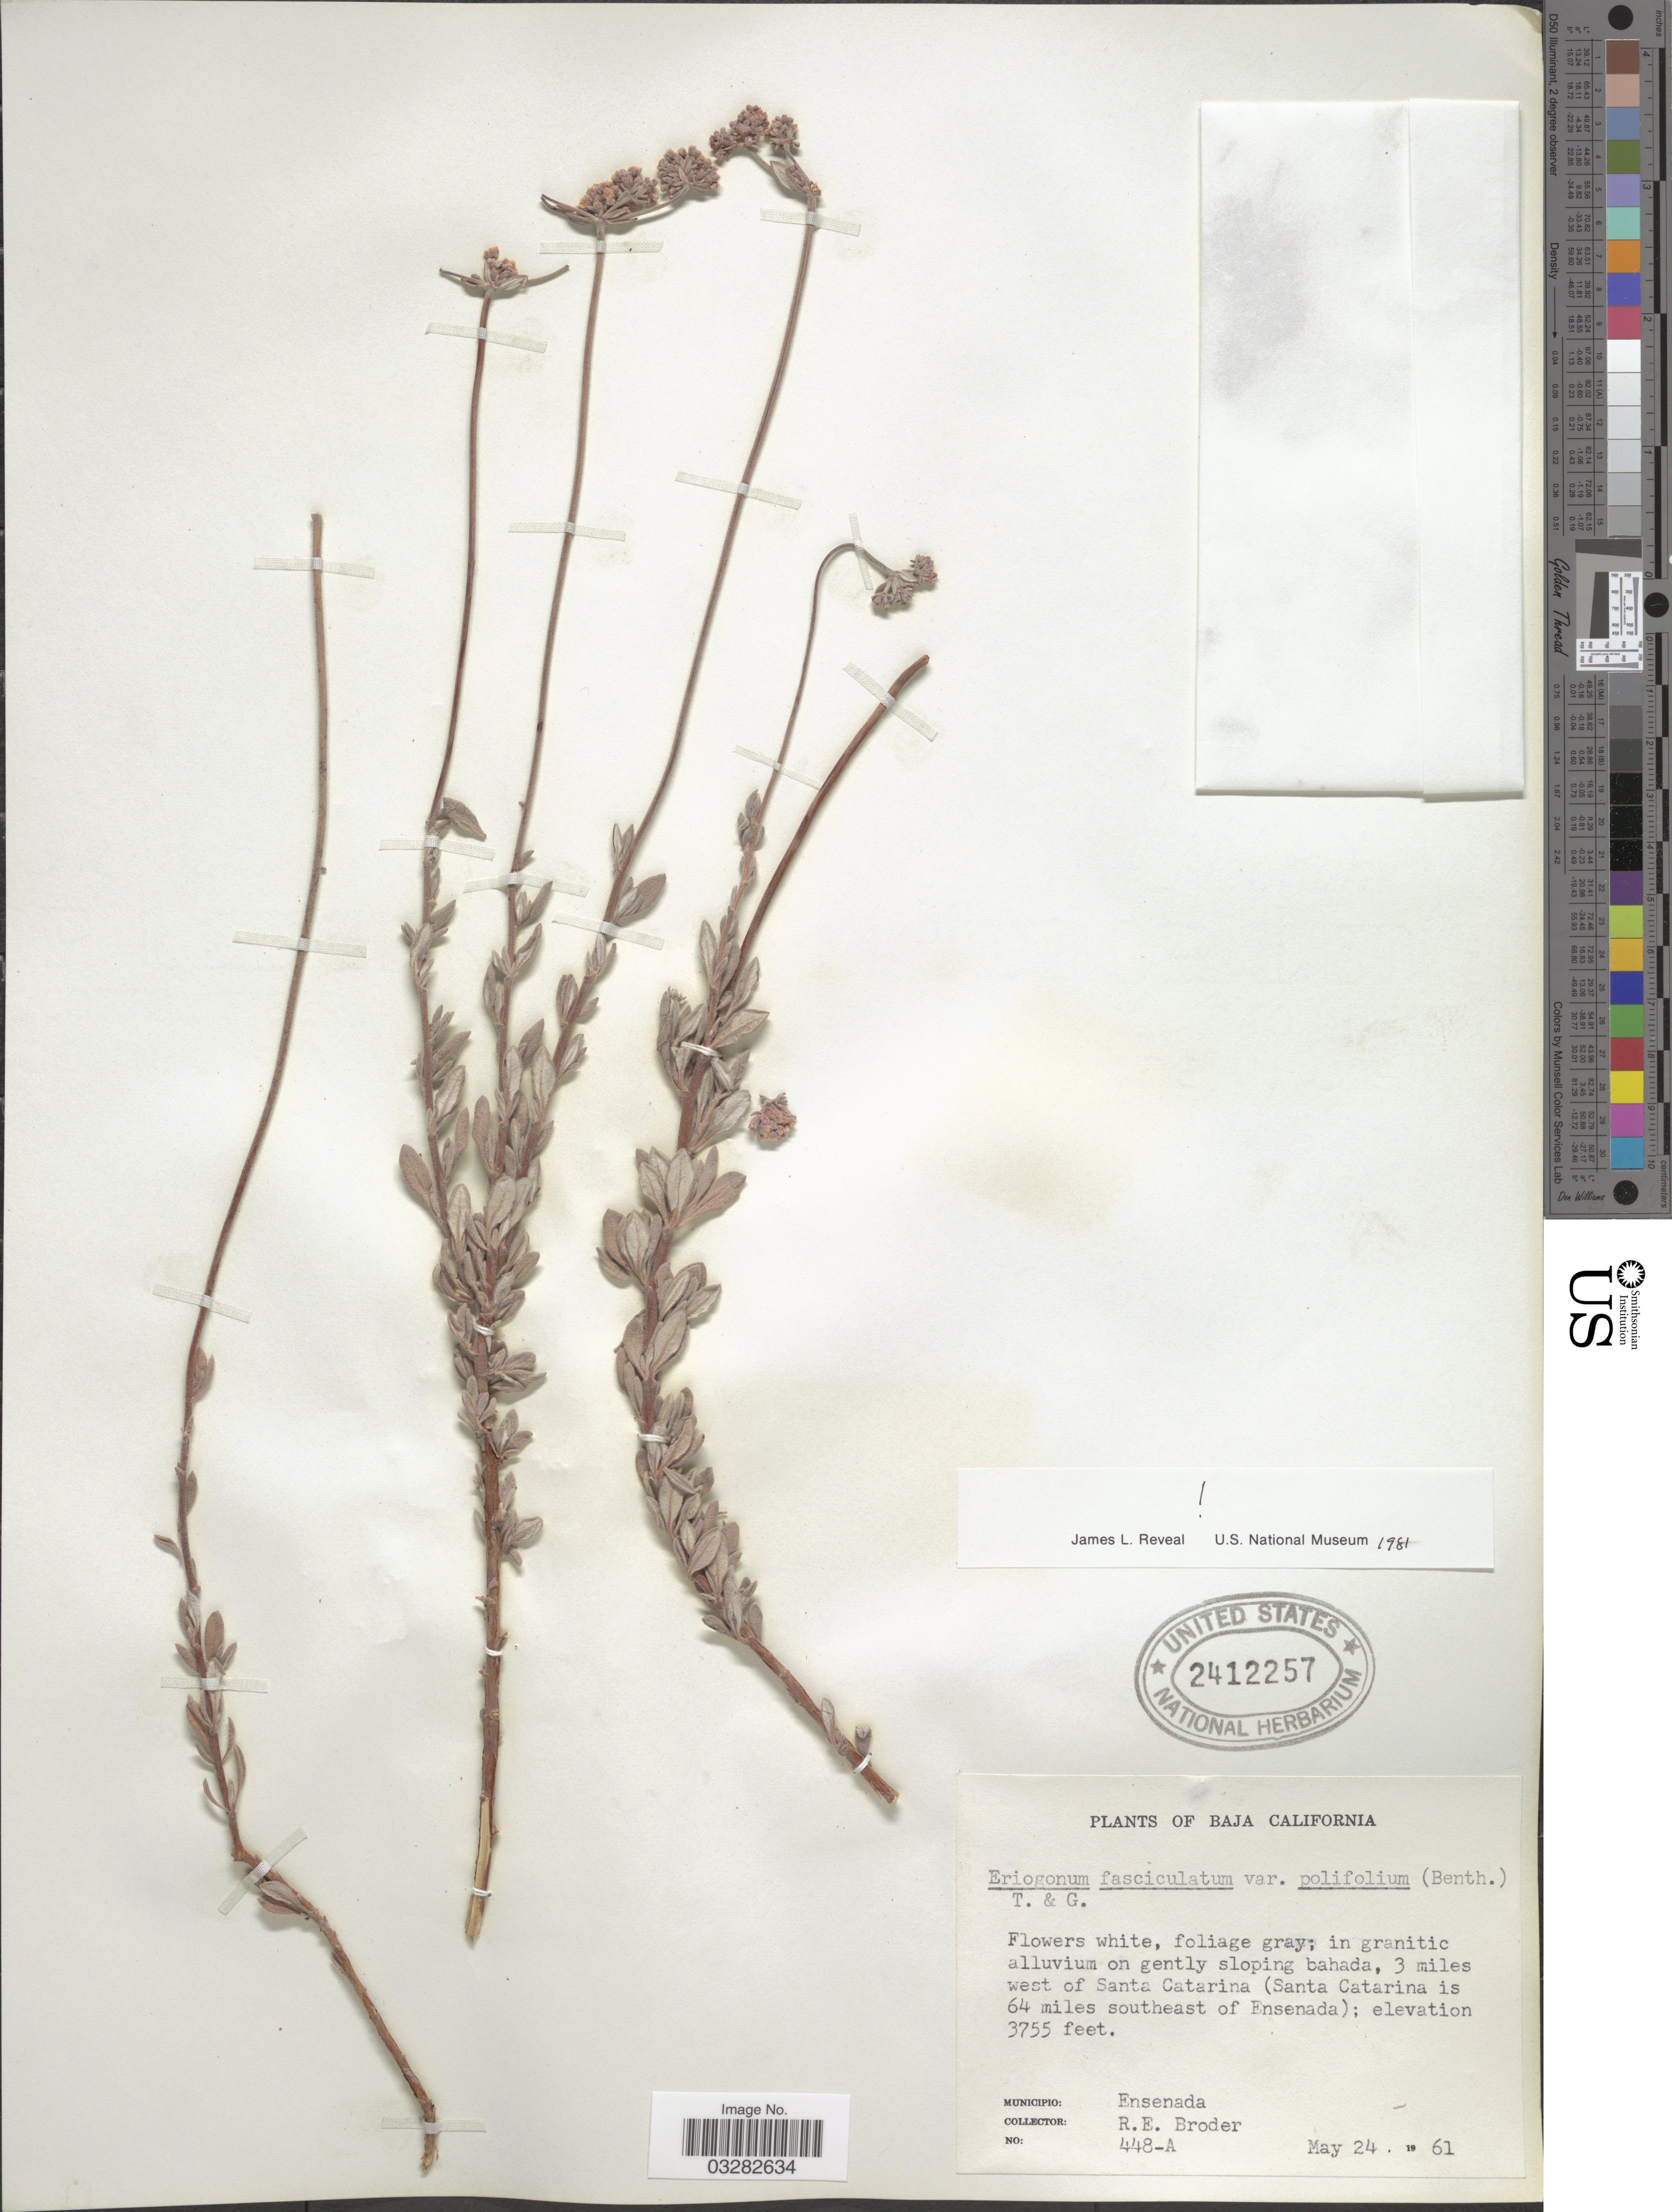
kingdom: Plantae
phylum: Tracheophyta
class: Magnoliopsida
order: Caryophyllales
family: Polygonaceae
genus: Eriogonum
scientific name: Eriogonum fasciculatum var. polifolium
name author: (Benth.) Torr. & A. Gray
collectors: R. Broder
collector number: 448-A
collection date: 1961-05-24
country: Mexico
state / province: Baja California Norte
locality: In granitic alluvium on gently sloping bahada, 3 miles west of Santa Catarina (Santa Catarina is 64 miles southeast of Ensenada). Municipio: Ensenada.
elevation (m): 1145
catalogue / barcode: US 2412257